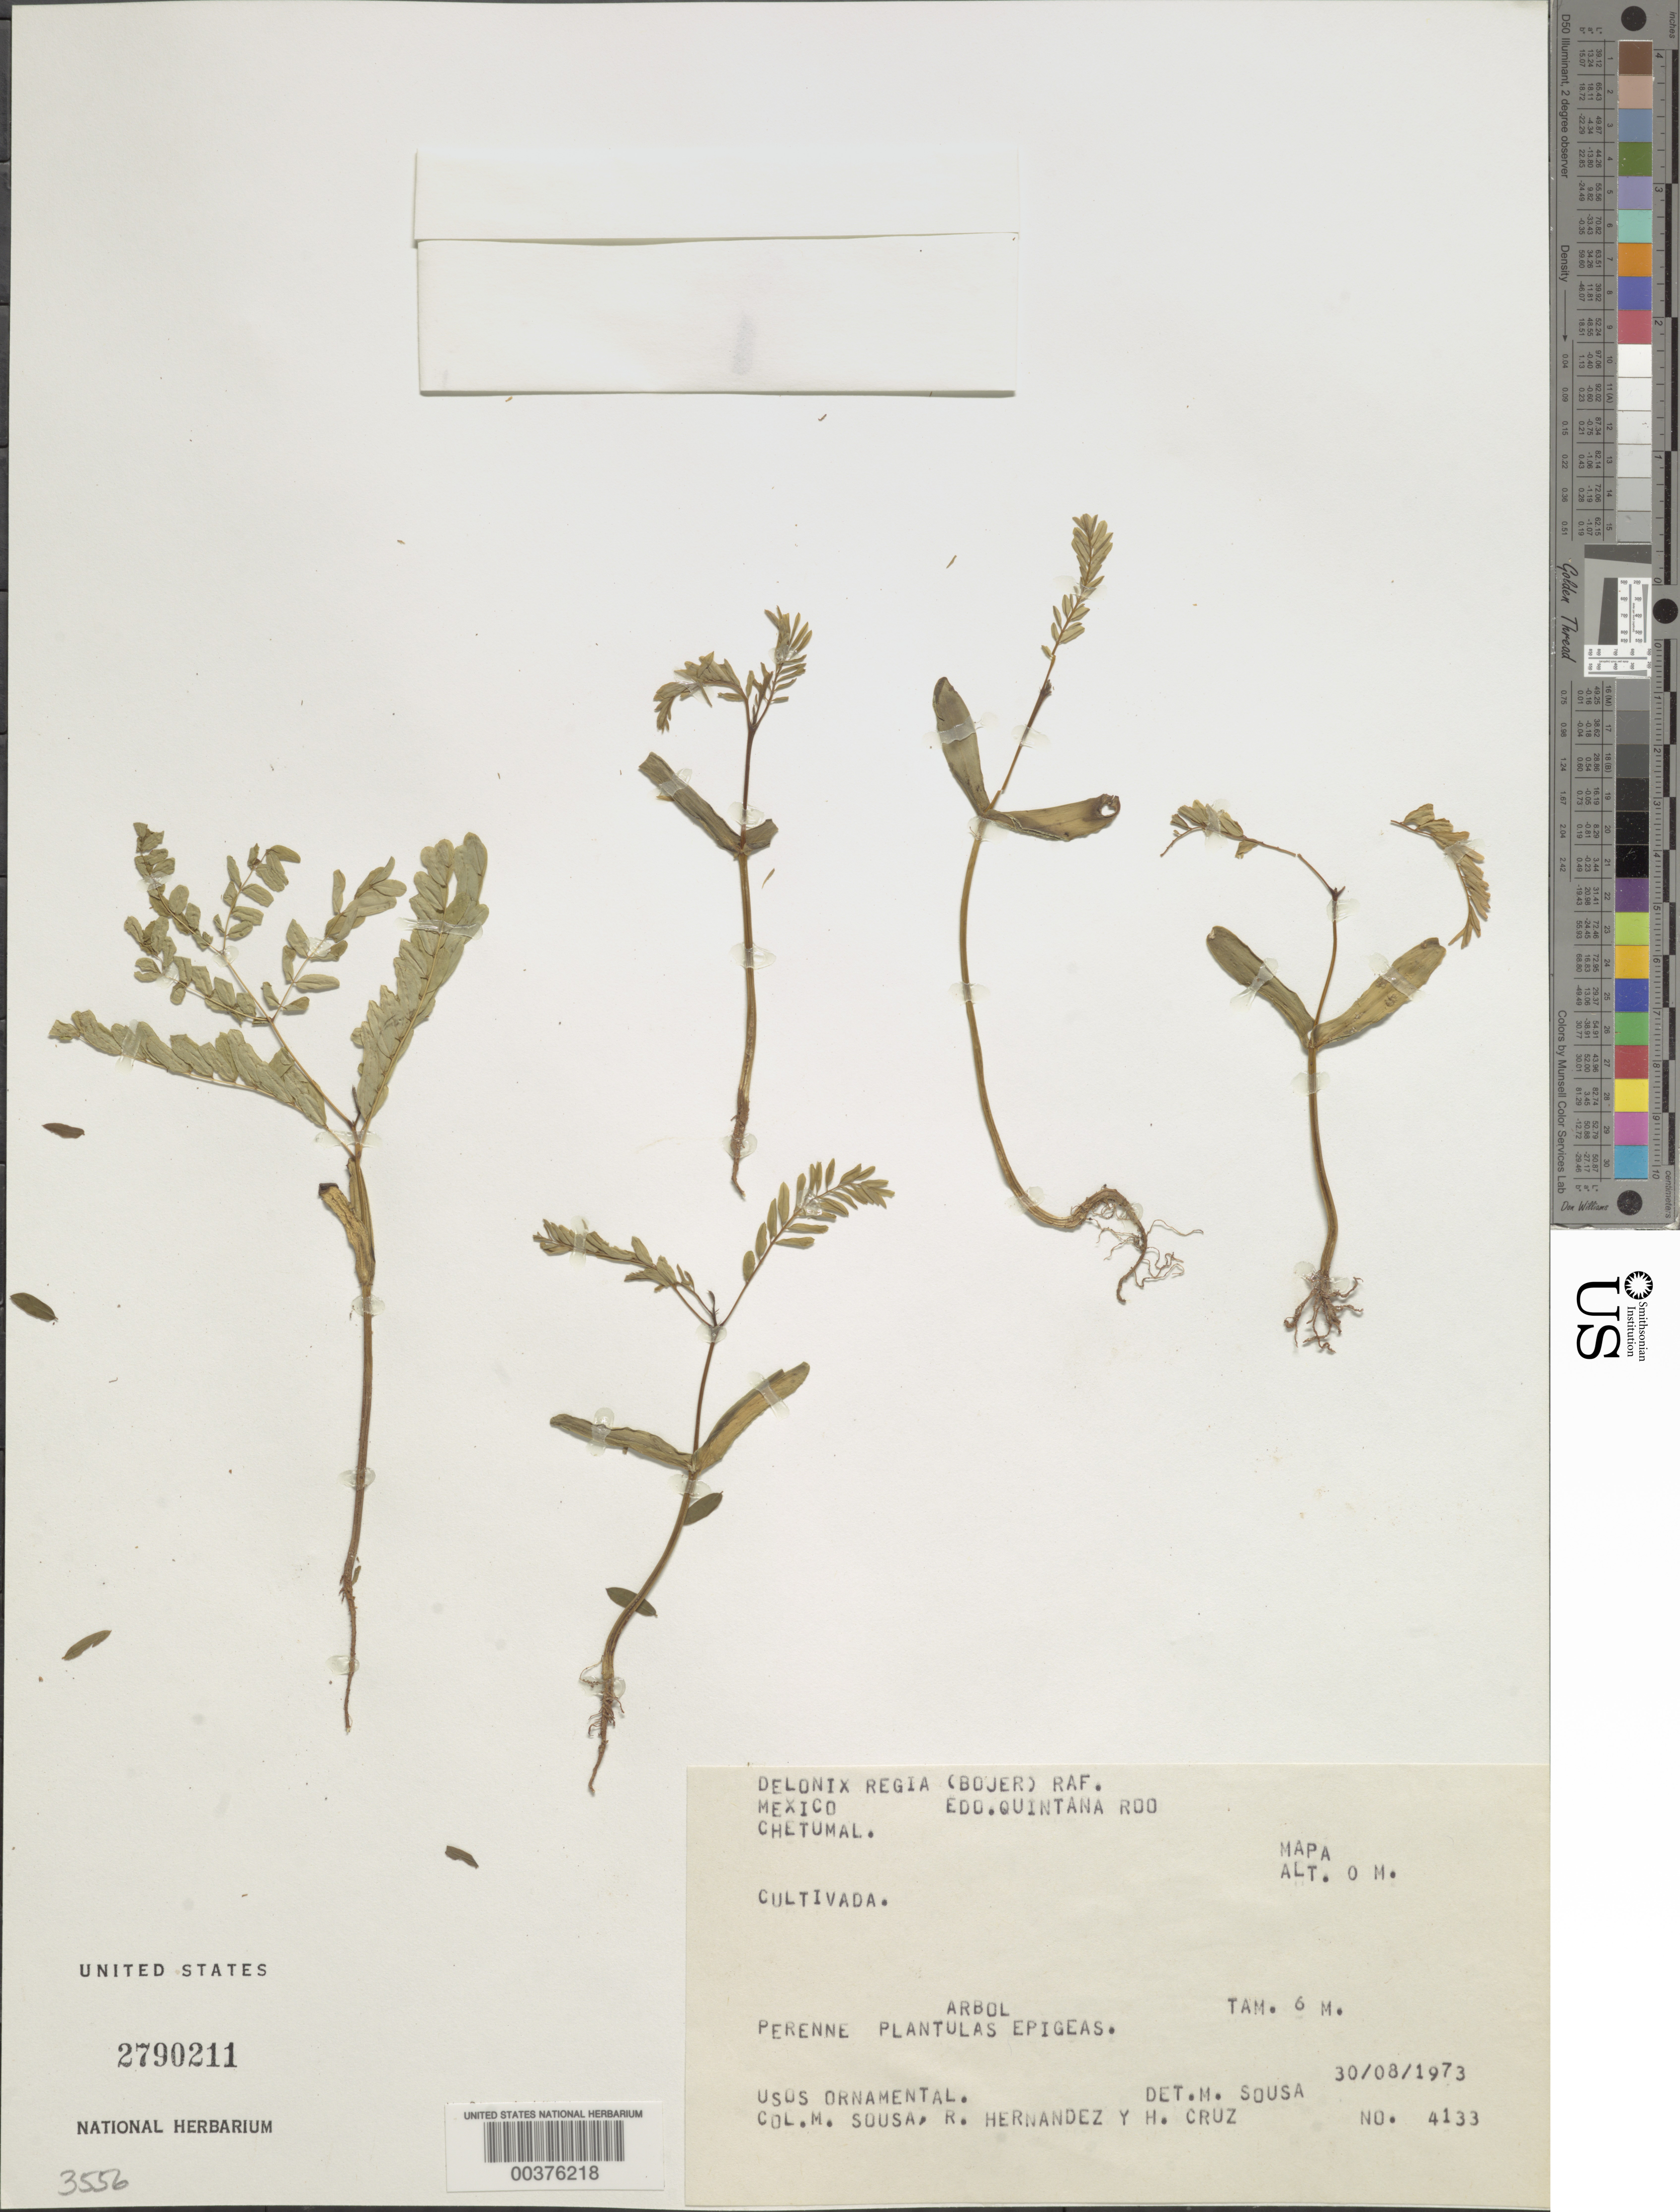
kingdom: Plantae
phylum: Tracheophyta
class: Magnoliopsida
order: Fabales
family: Fabaceae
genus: Conzattia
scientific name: Conzattia multiflora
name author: (B.L. Rob.) Standl.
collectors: M. Sousa S., R. Hernandez M. & H. Cruz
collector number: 4133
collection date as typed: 30 Aug 1973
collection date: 1973-08-30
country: Mexico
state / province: Quintana Roo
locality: Chetumal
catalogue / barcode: US 2790211